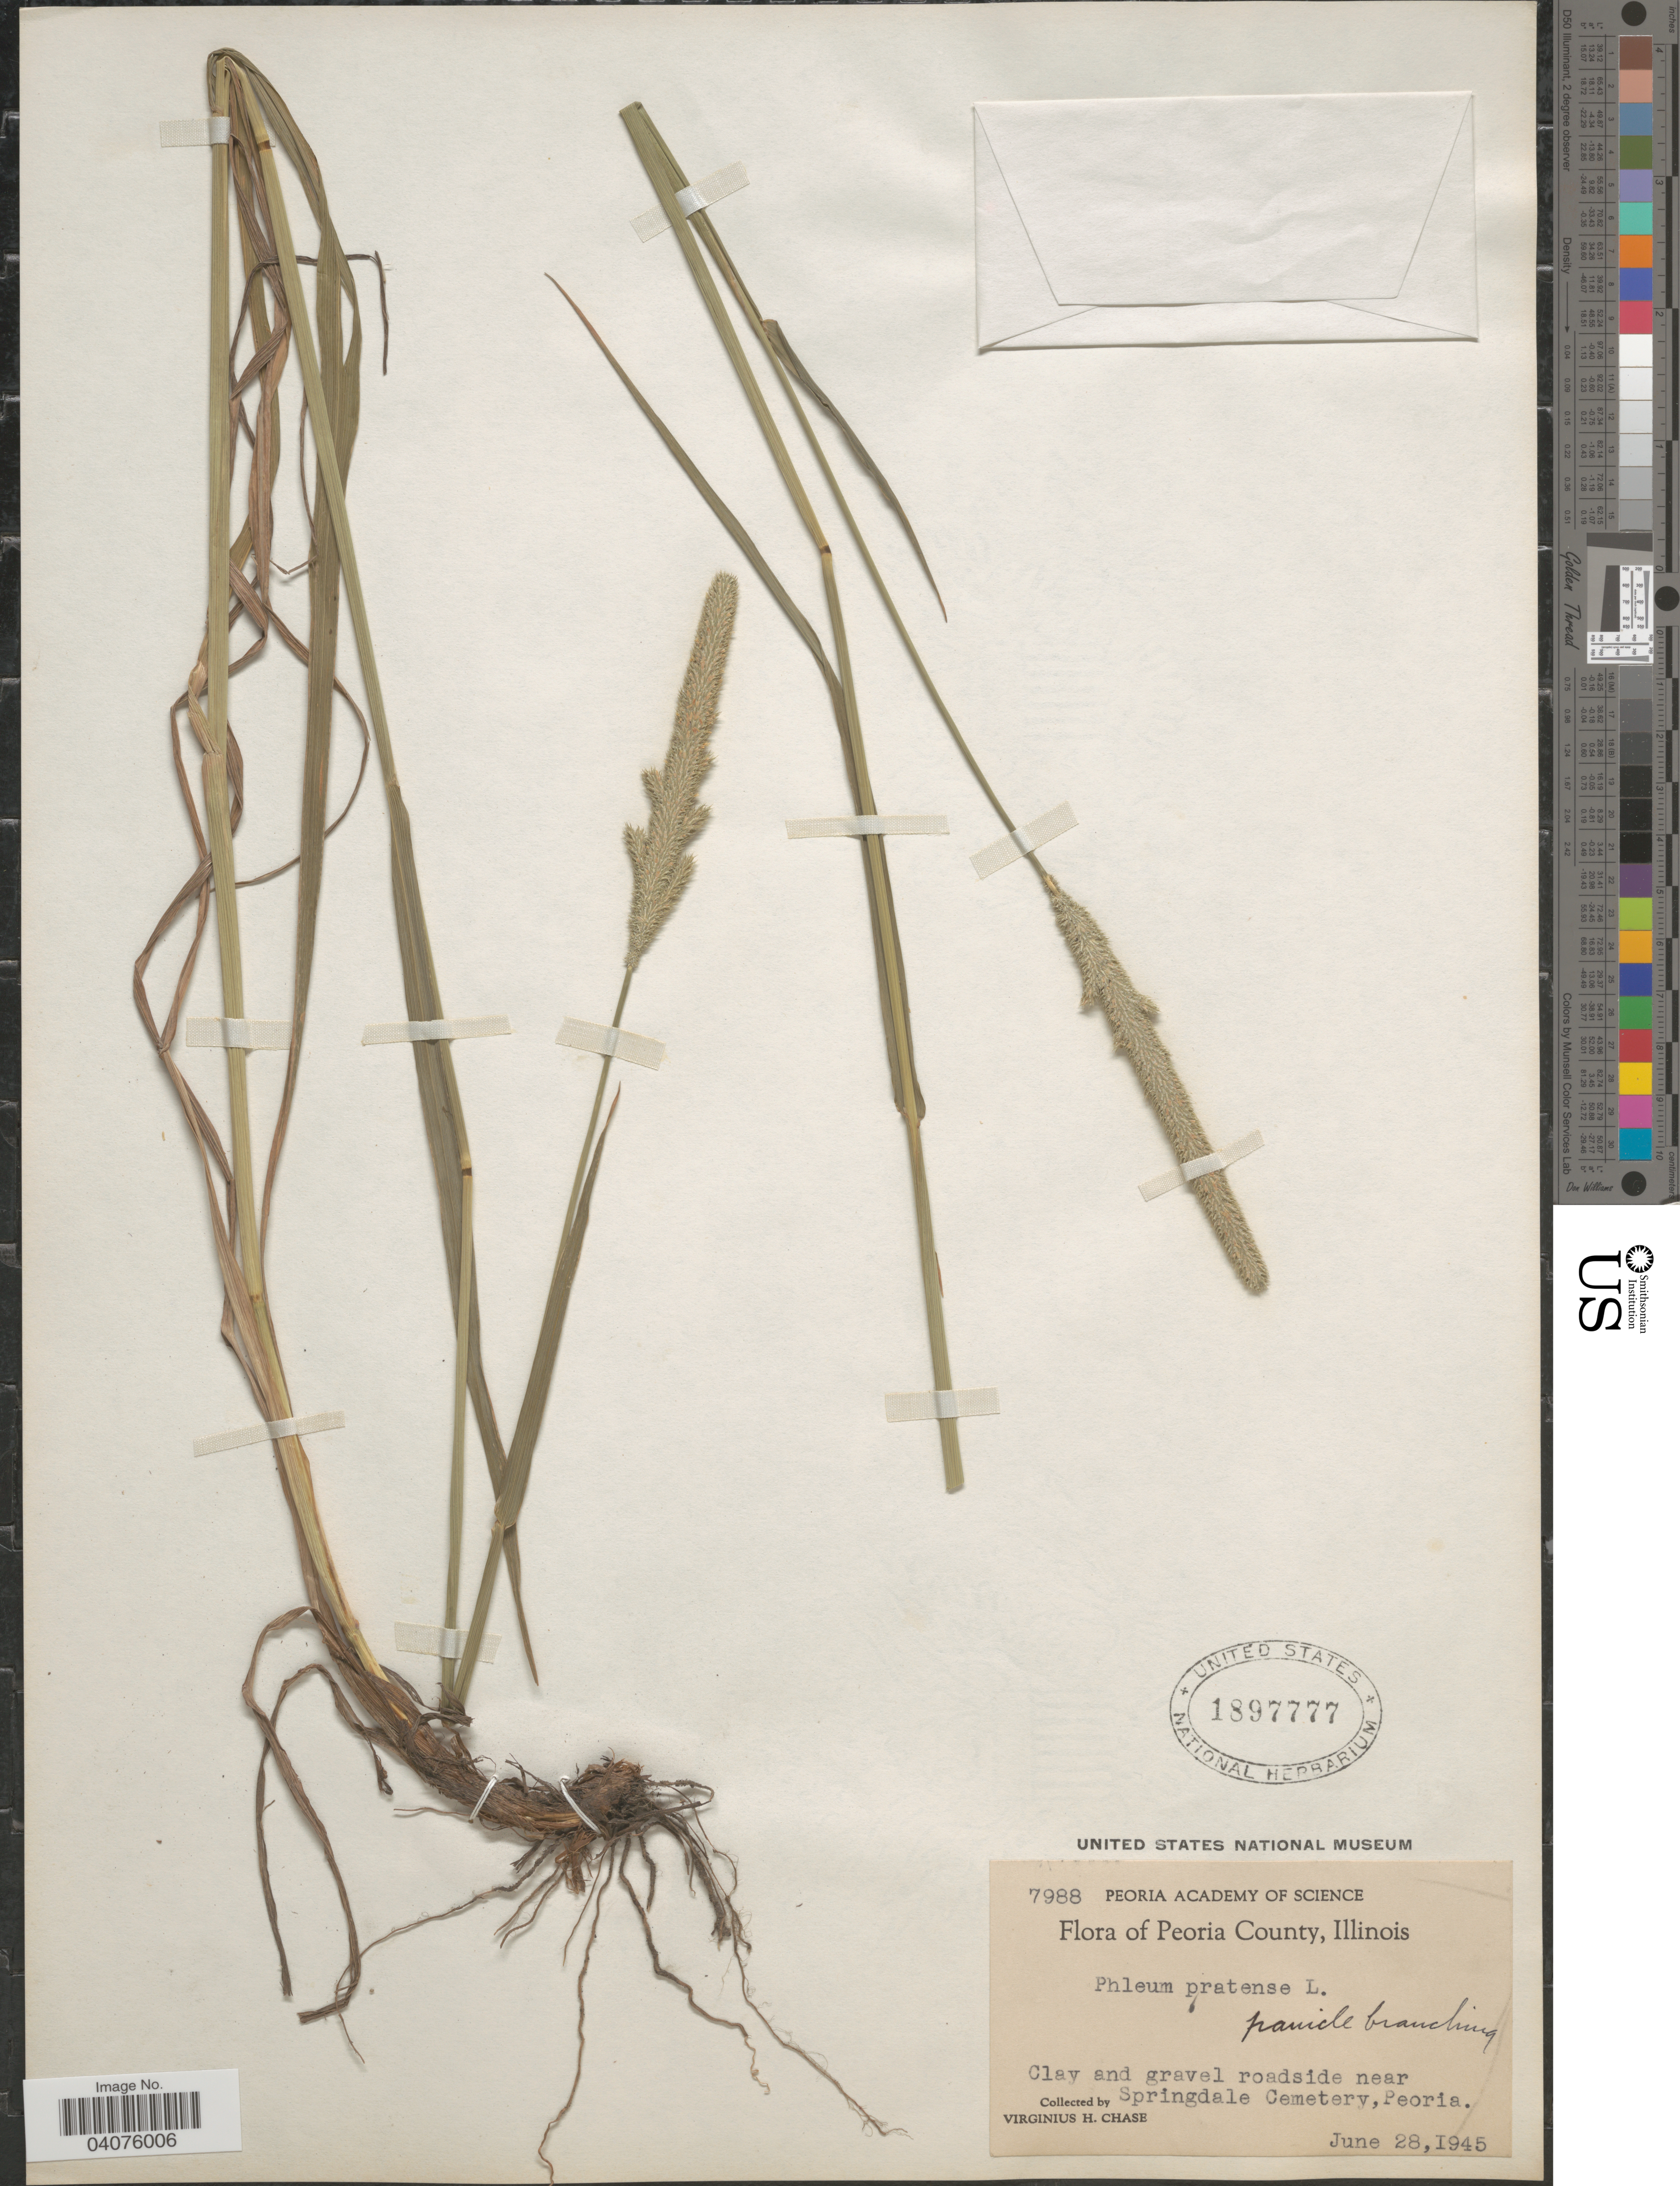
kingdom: Plantae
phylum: Tracheophyta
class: Liliopsida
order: Poales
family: Poaceae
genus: Phleum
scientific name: Phleum pratense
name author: L.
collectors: V. H. Chase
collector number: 7988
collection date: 1945-06-28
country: United States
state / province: Illinois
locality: Peoria County. Roadside near Springdale Cemetery, Peoria.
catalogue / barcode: US 1897777